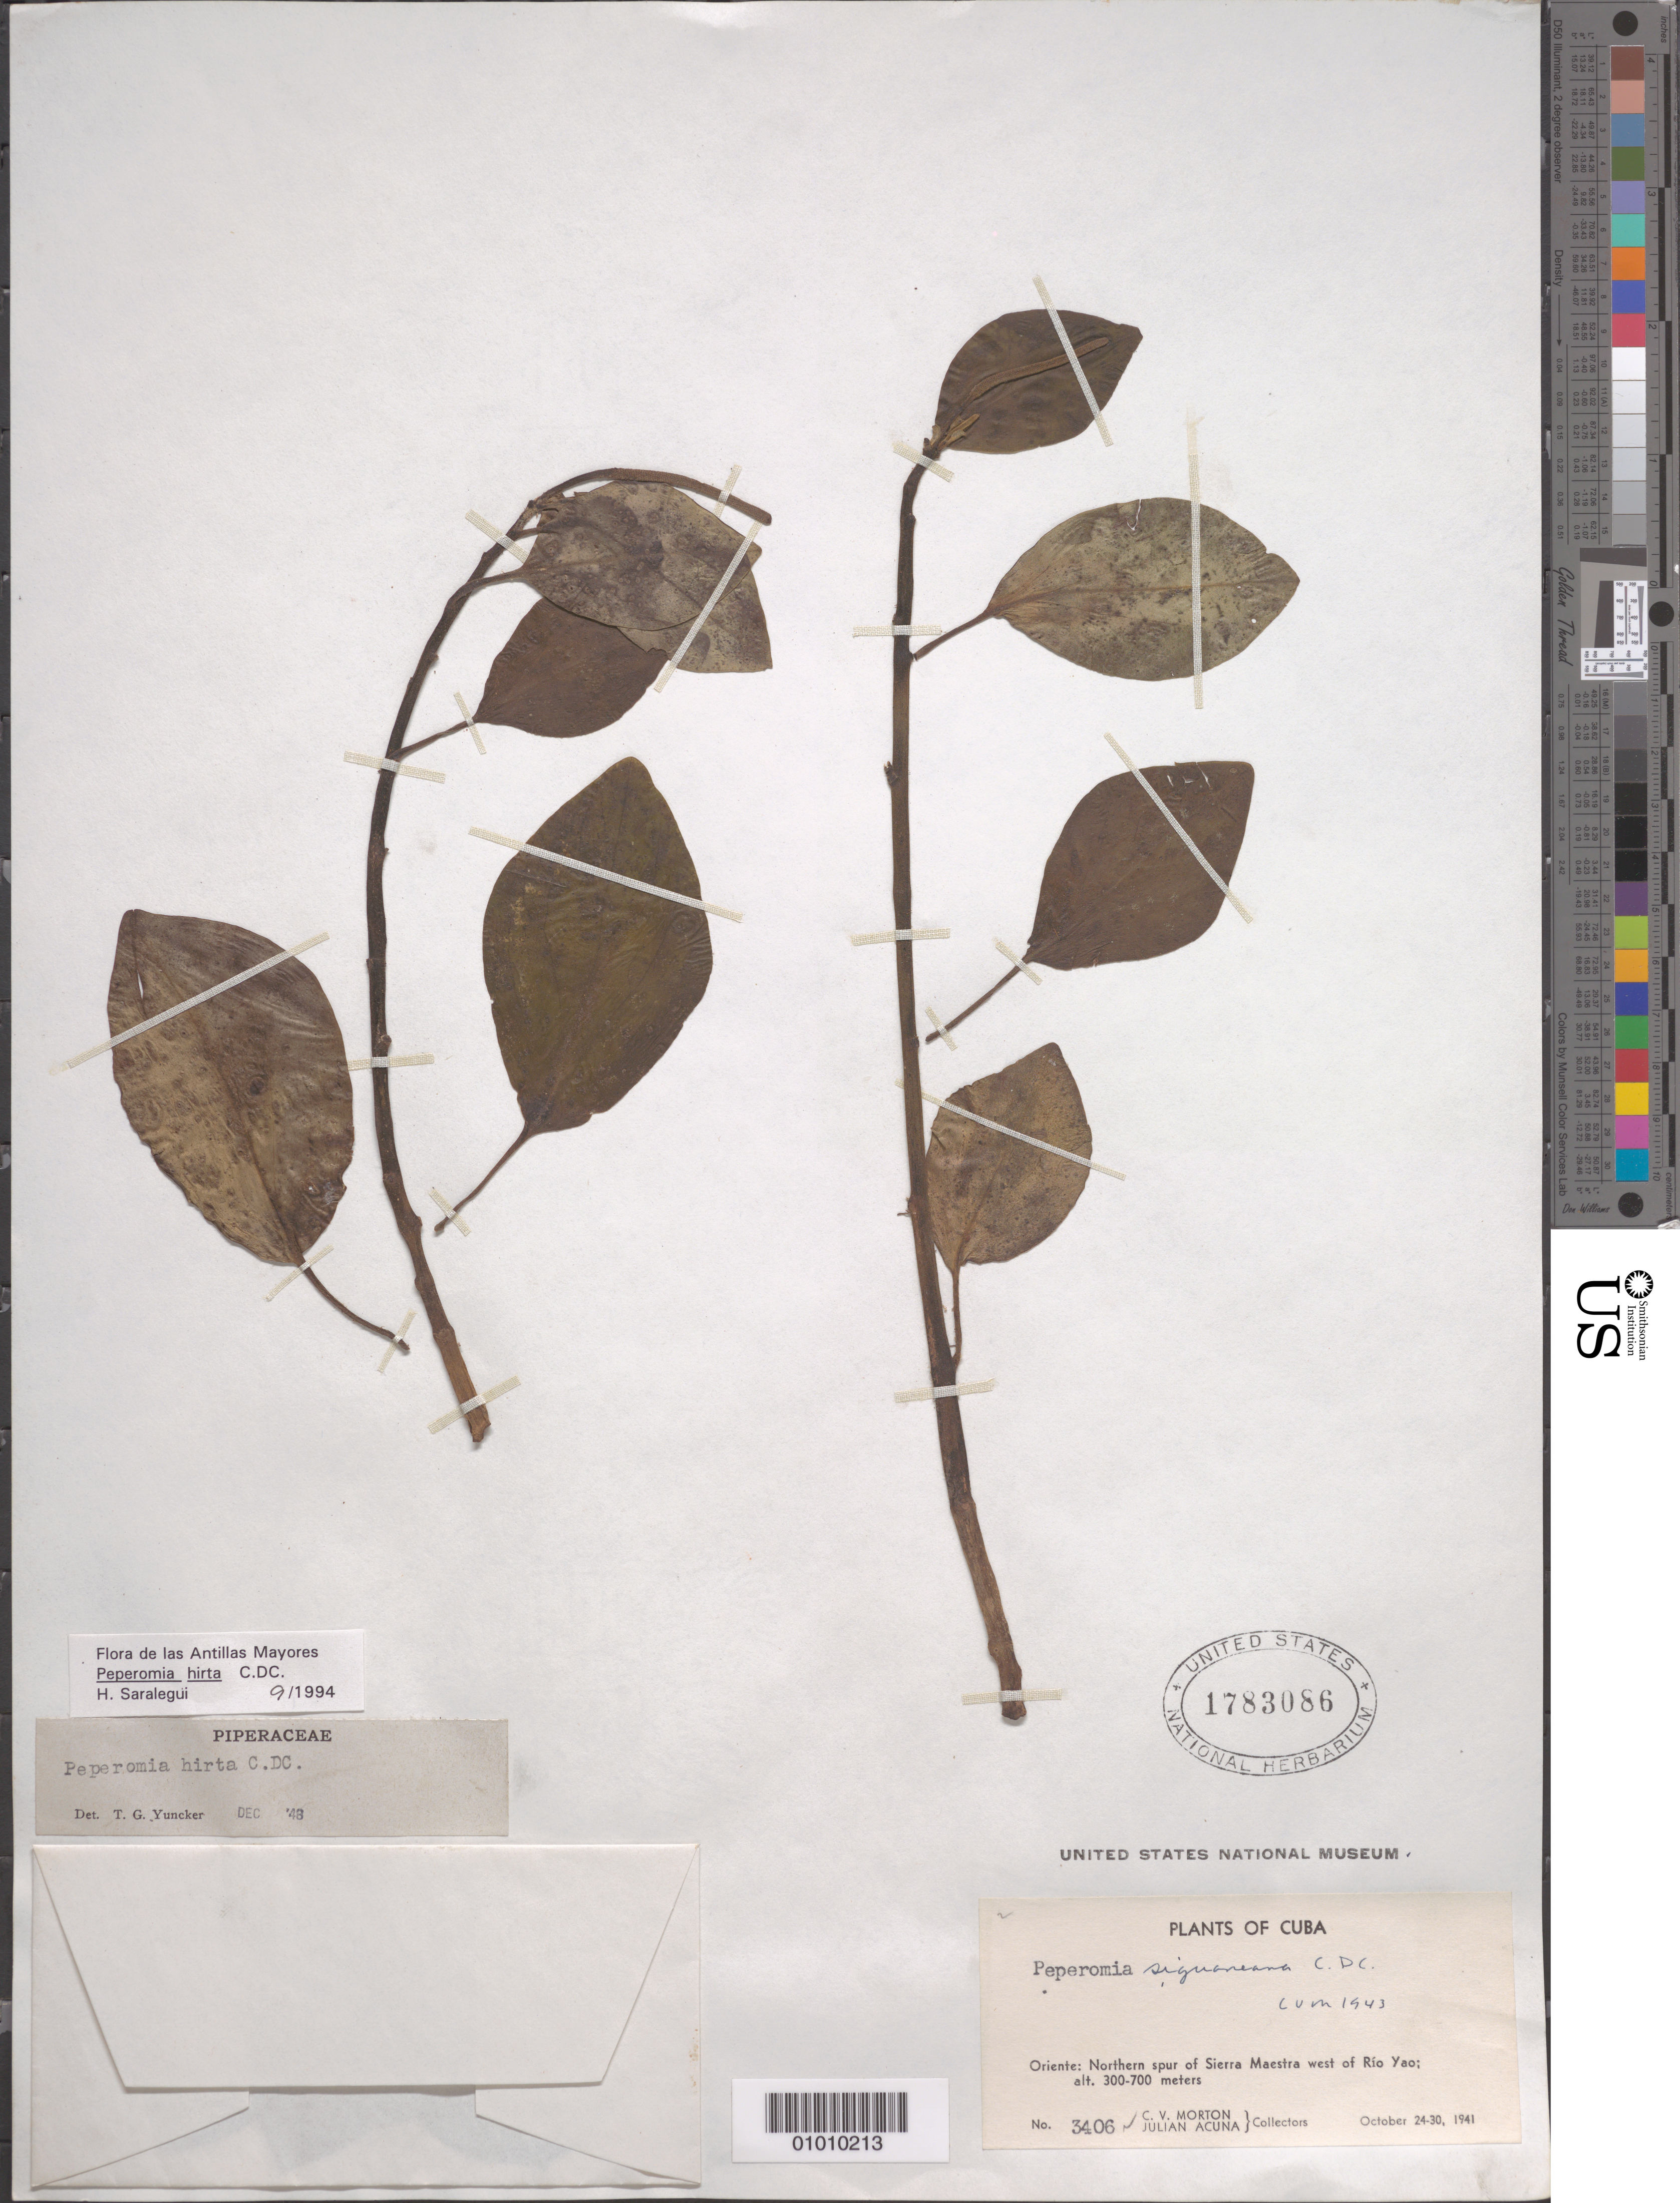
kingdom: Plantae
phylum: Tracheophyta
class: Magnoliopsida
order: Piperales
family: Piperaceae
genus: Peperomia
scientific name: Peperomia hirta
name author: C. DC.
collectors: C. V. Morton & J. Acuña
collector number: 3406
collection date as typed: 24 Oct 1941 to 30 Oct 1941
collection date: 1941-10-24/1941-10-30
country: Cuba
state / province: Oriente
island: Cuba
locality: Northern spur of Sierra Maestra W of Rio Yao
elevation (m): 300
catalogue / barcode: US 1783086